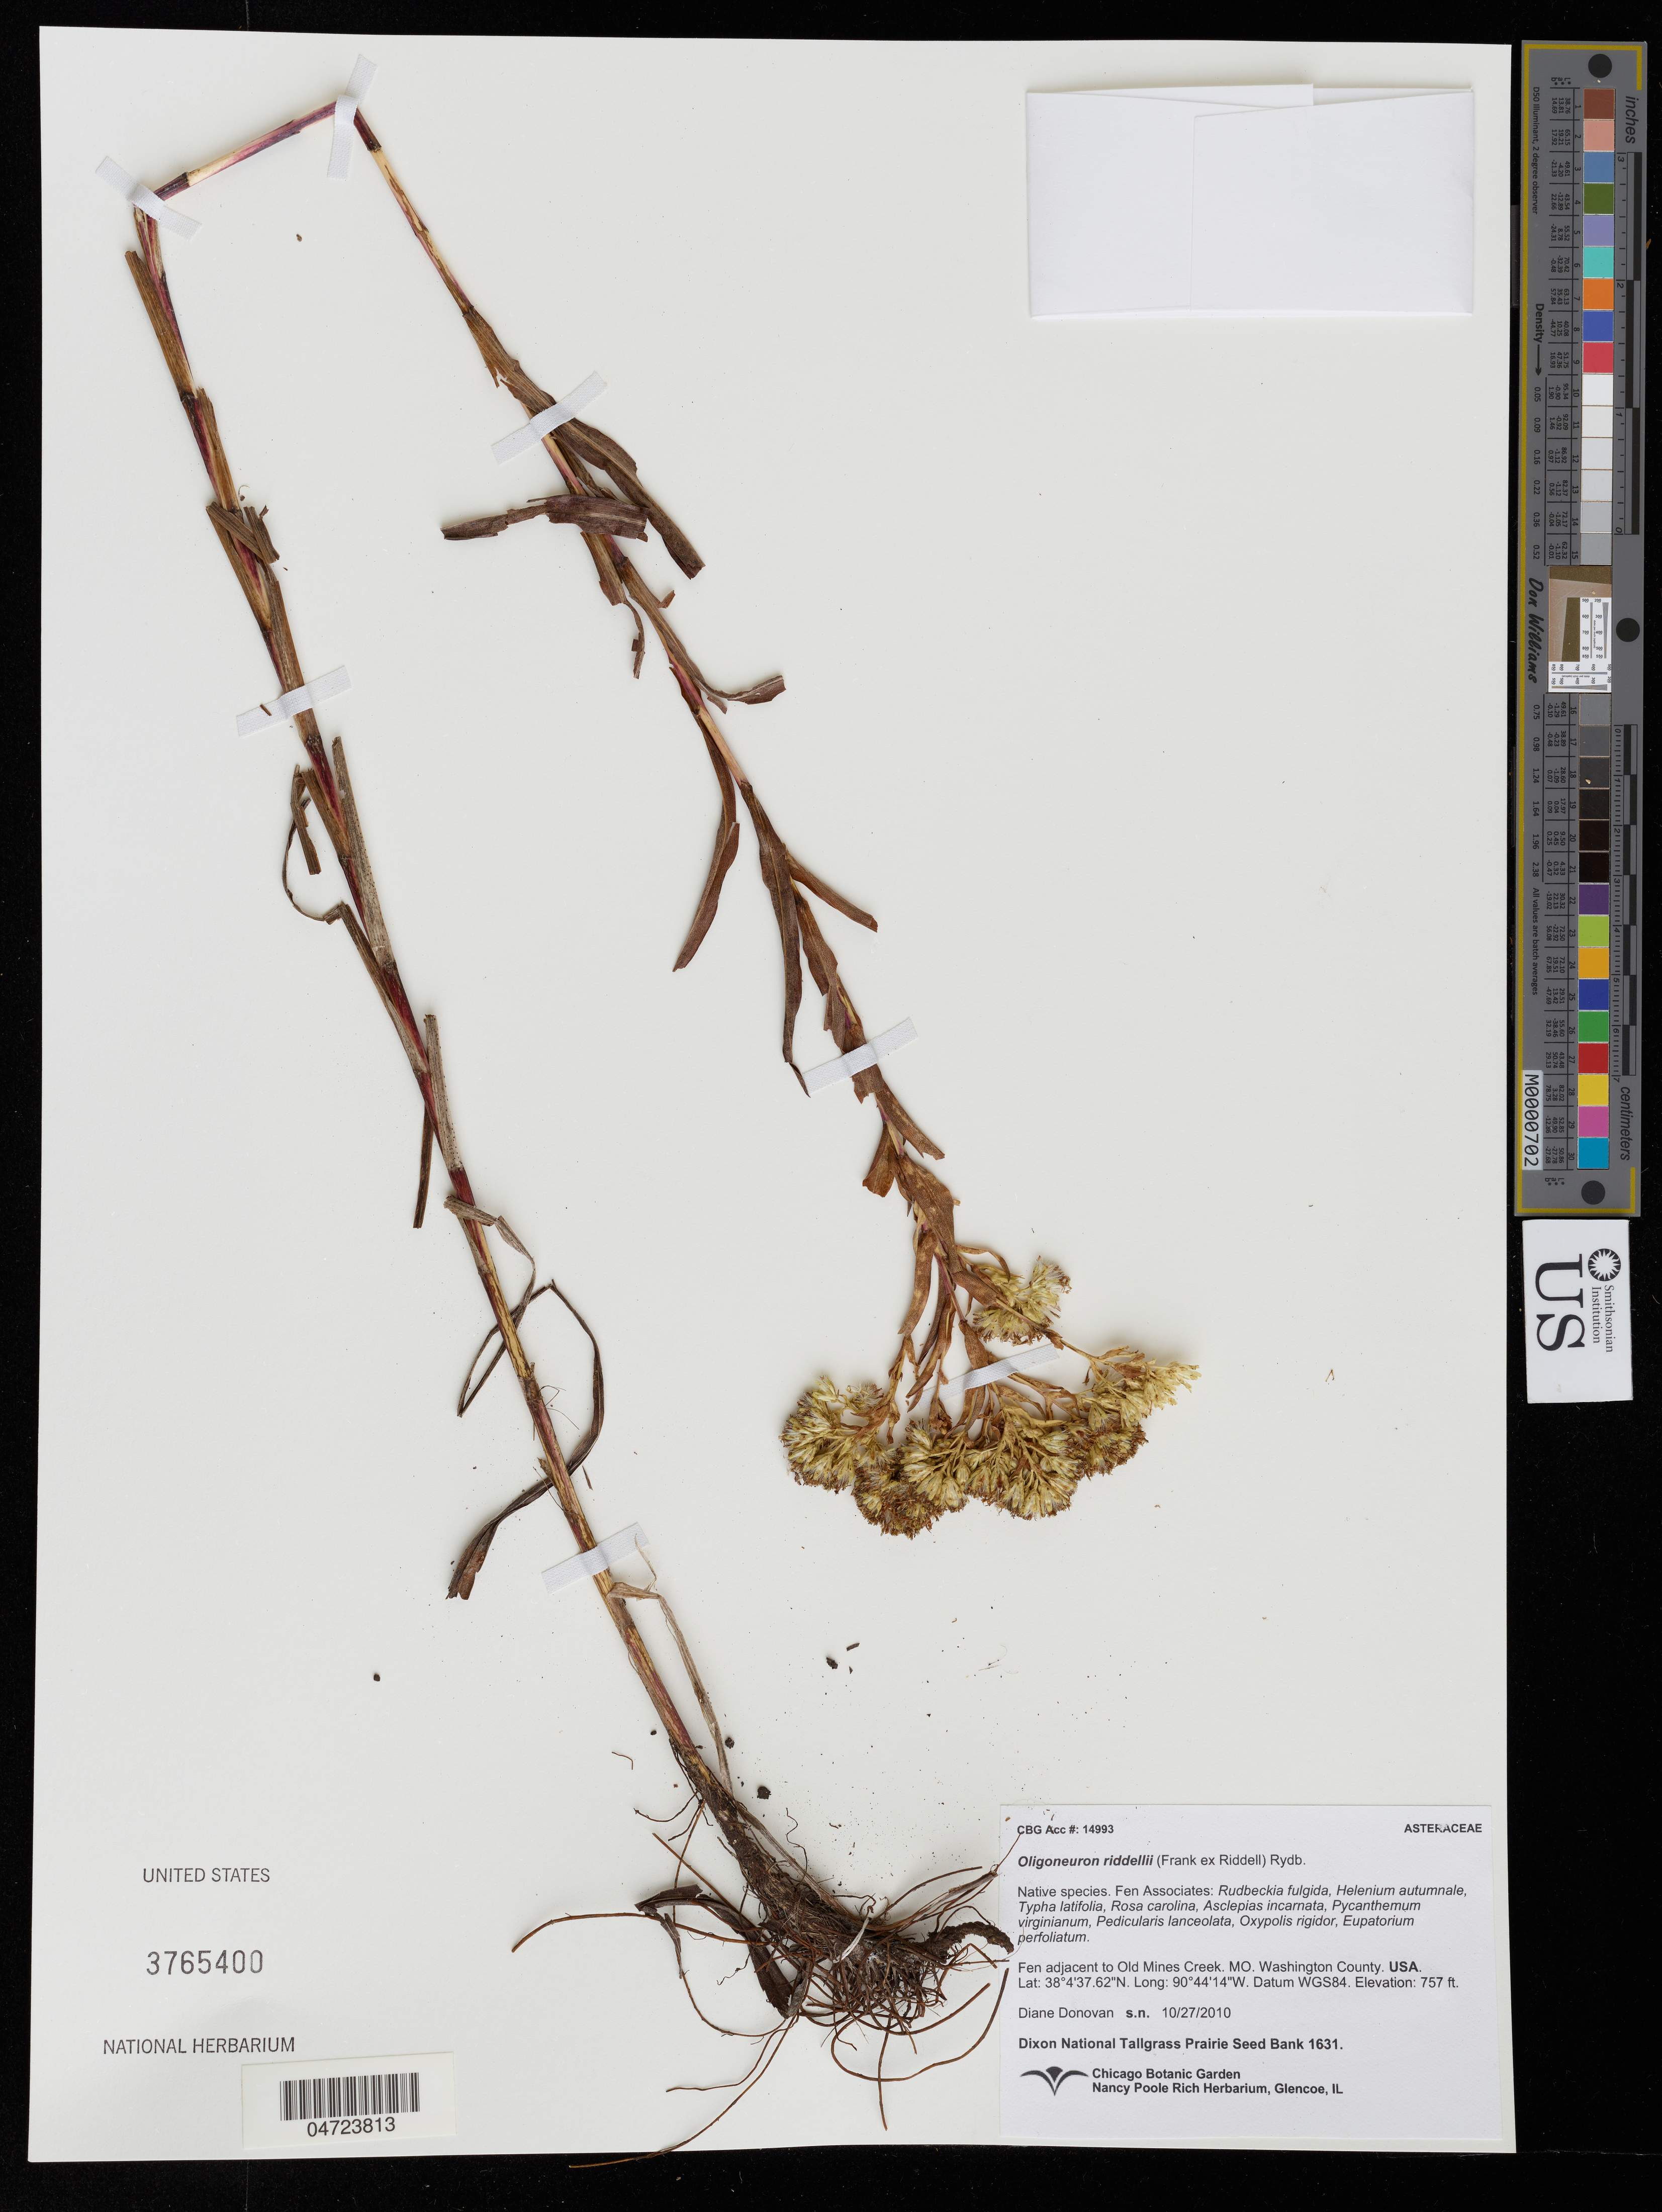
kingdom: Plantae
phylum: Tracheophyta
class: Magnoliopsida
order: Asterales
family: Asteraceae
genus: Oligoneuron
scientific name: Oligoneuron riddellii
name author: (Frank) Rydb.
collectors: D. Donovan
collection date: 2010-10-27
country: United States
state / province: Missouri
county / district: Washington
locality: Fen adjacent to Old Mines Creek, MO. Washington County.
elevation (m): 231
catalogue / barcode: US 3765400